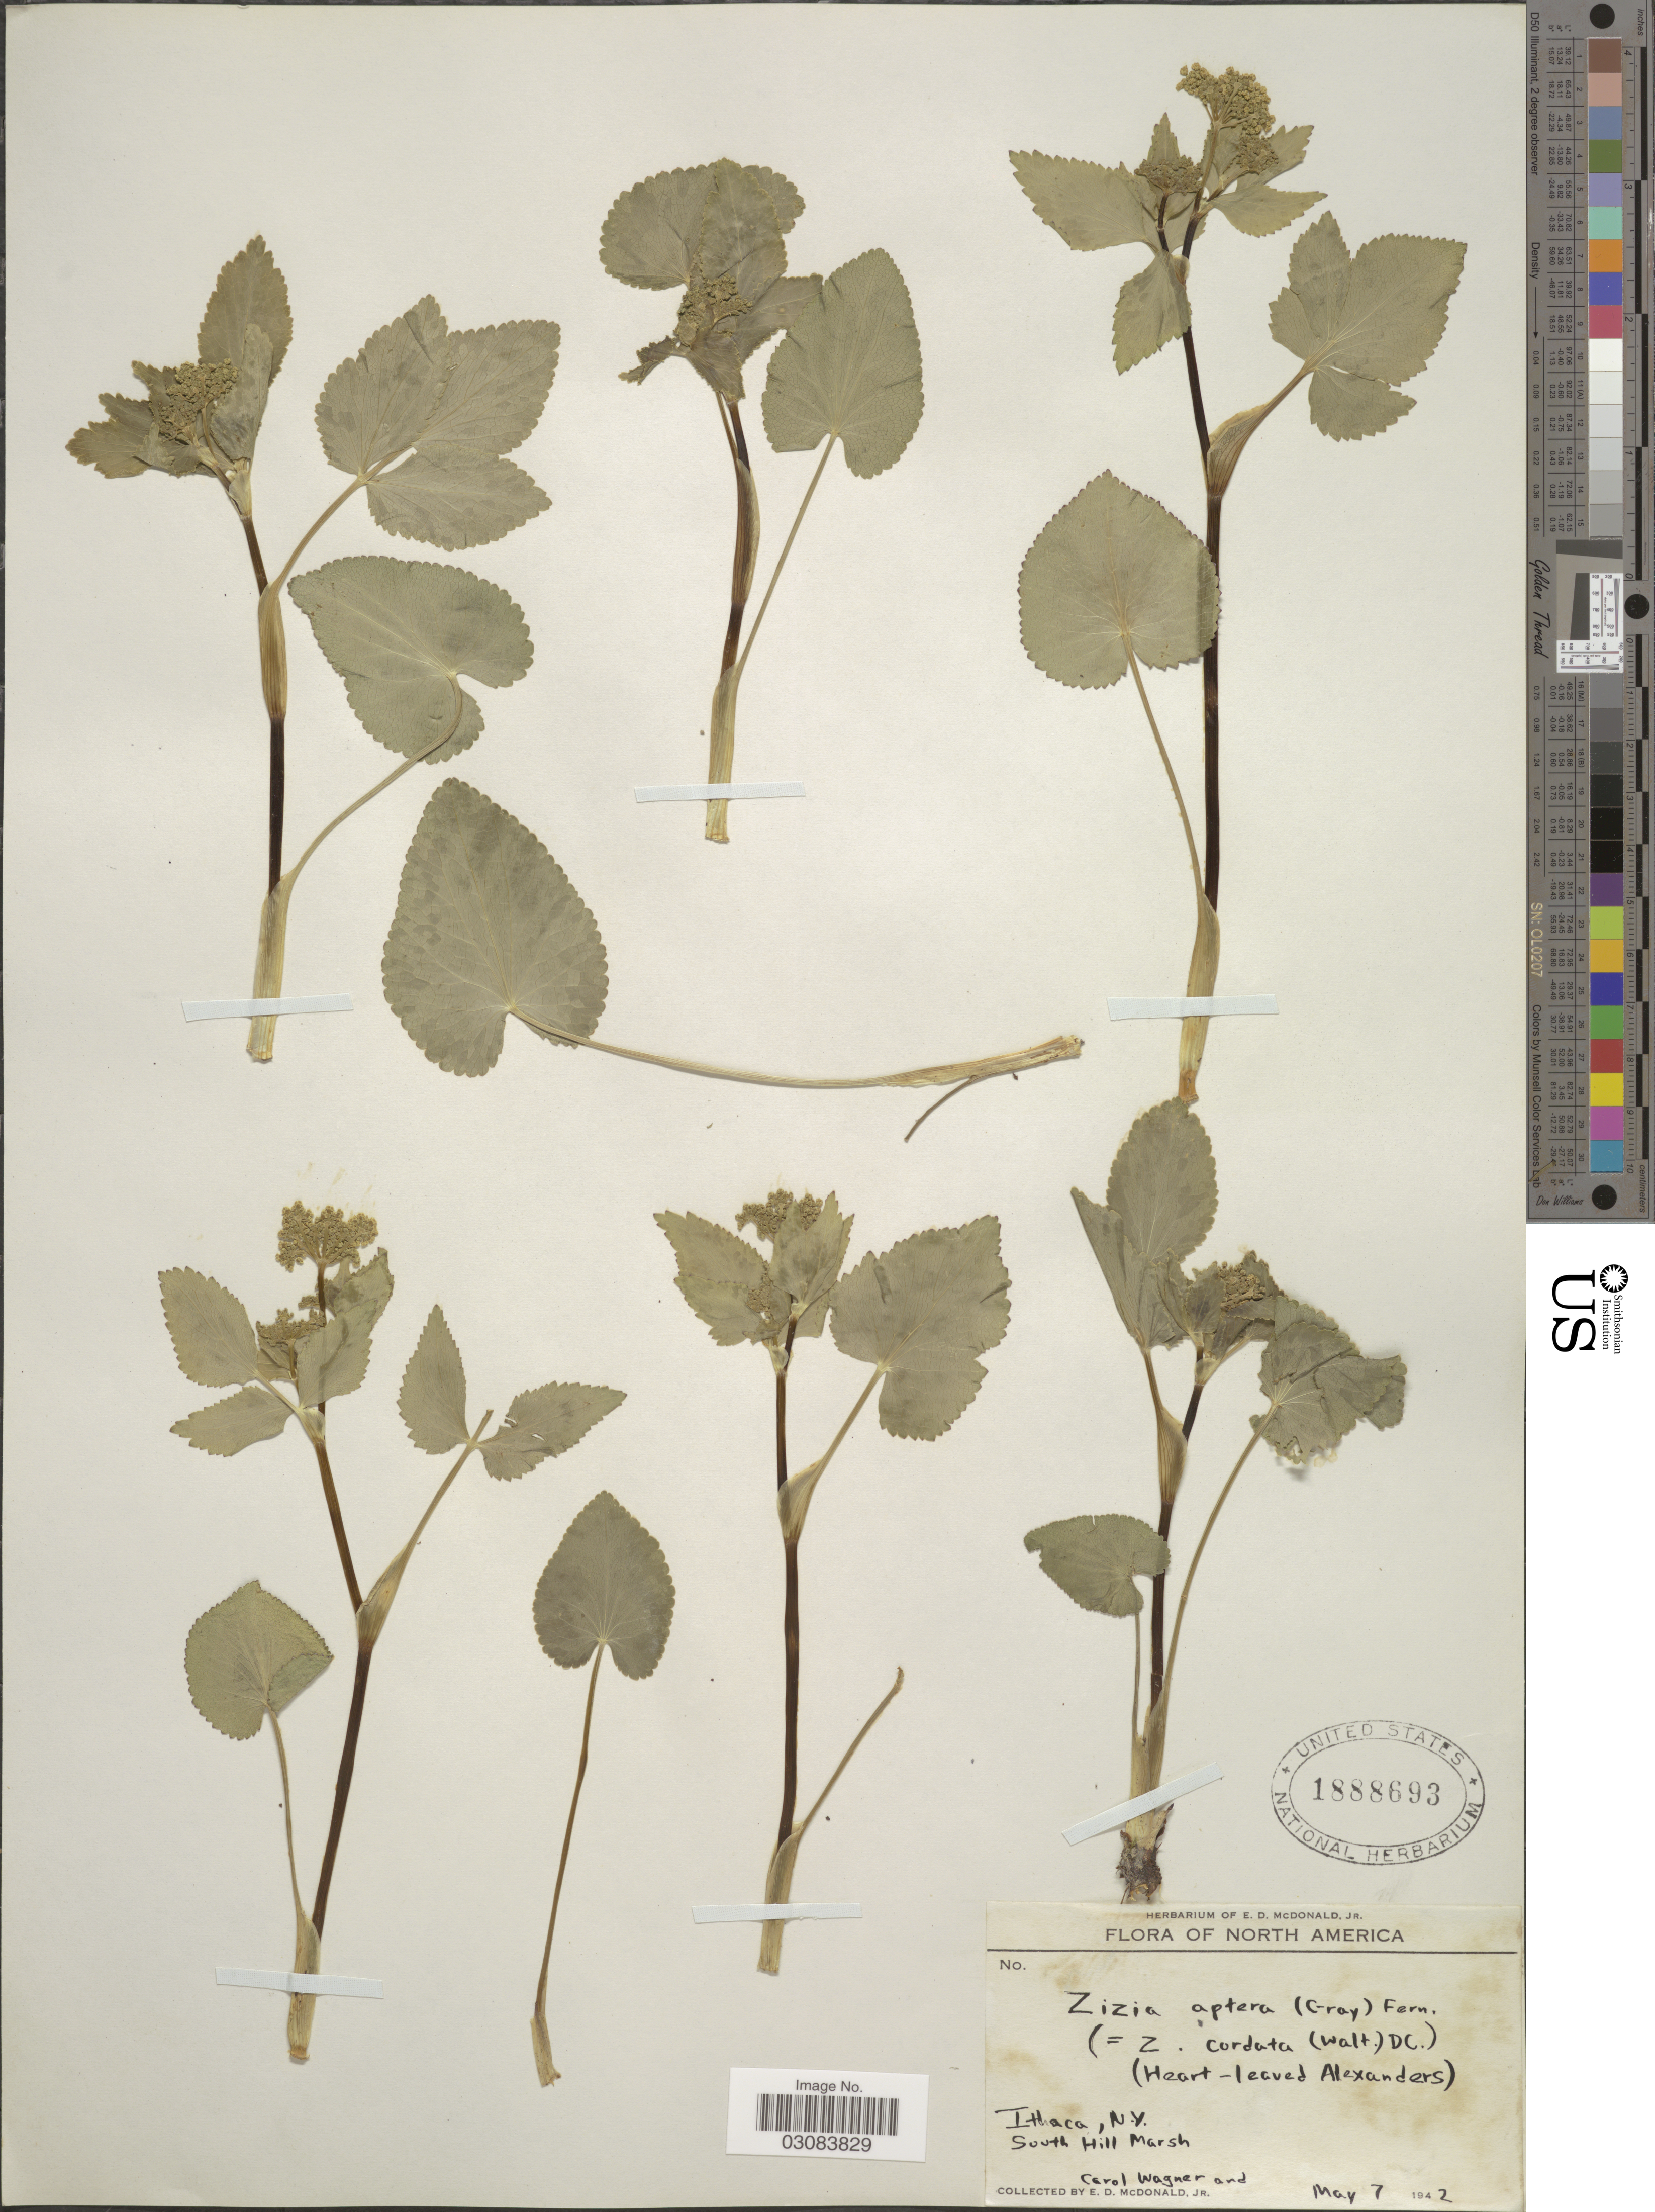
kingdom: Plantae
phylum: Tracheophyta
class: Magnoliopsida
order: Apiales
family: Apiaceae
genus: Zizia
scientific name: Zizia aptera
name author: (A. Gray) Fernald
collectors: C. Wagner & E. D. McDonald Jr.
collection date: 1942-05-07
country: United States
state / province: New York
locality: Ithaca, South Hill Marsh.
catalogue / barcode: US 1888693